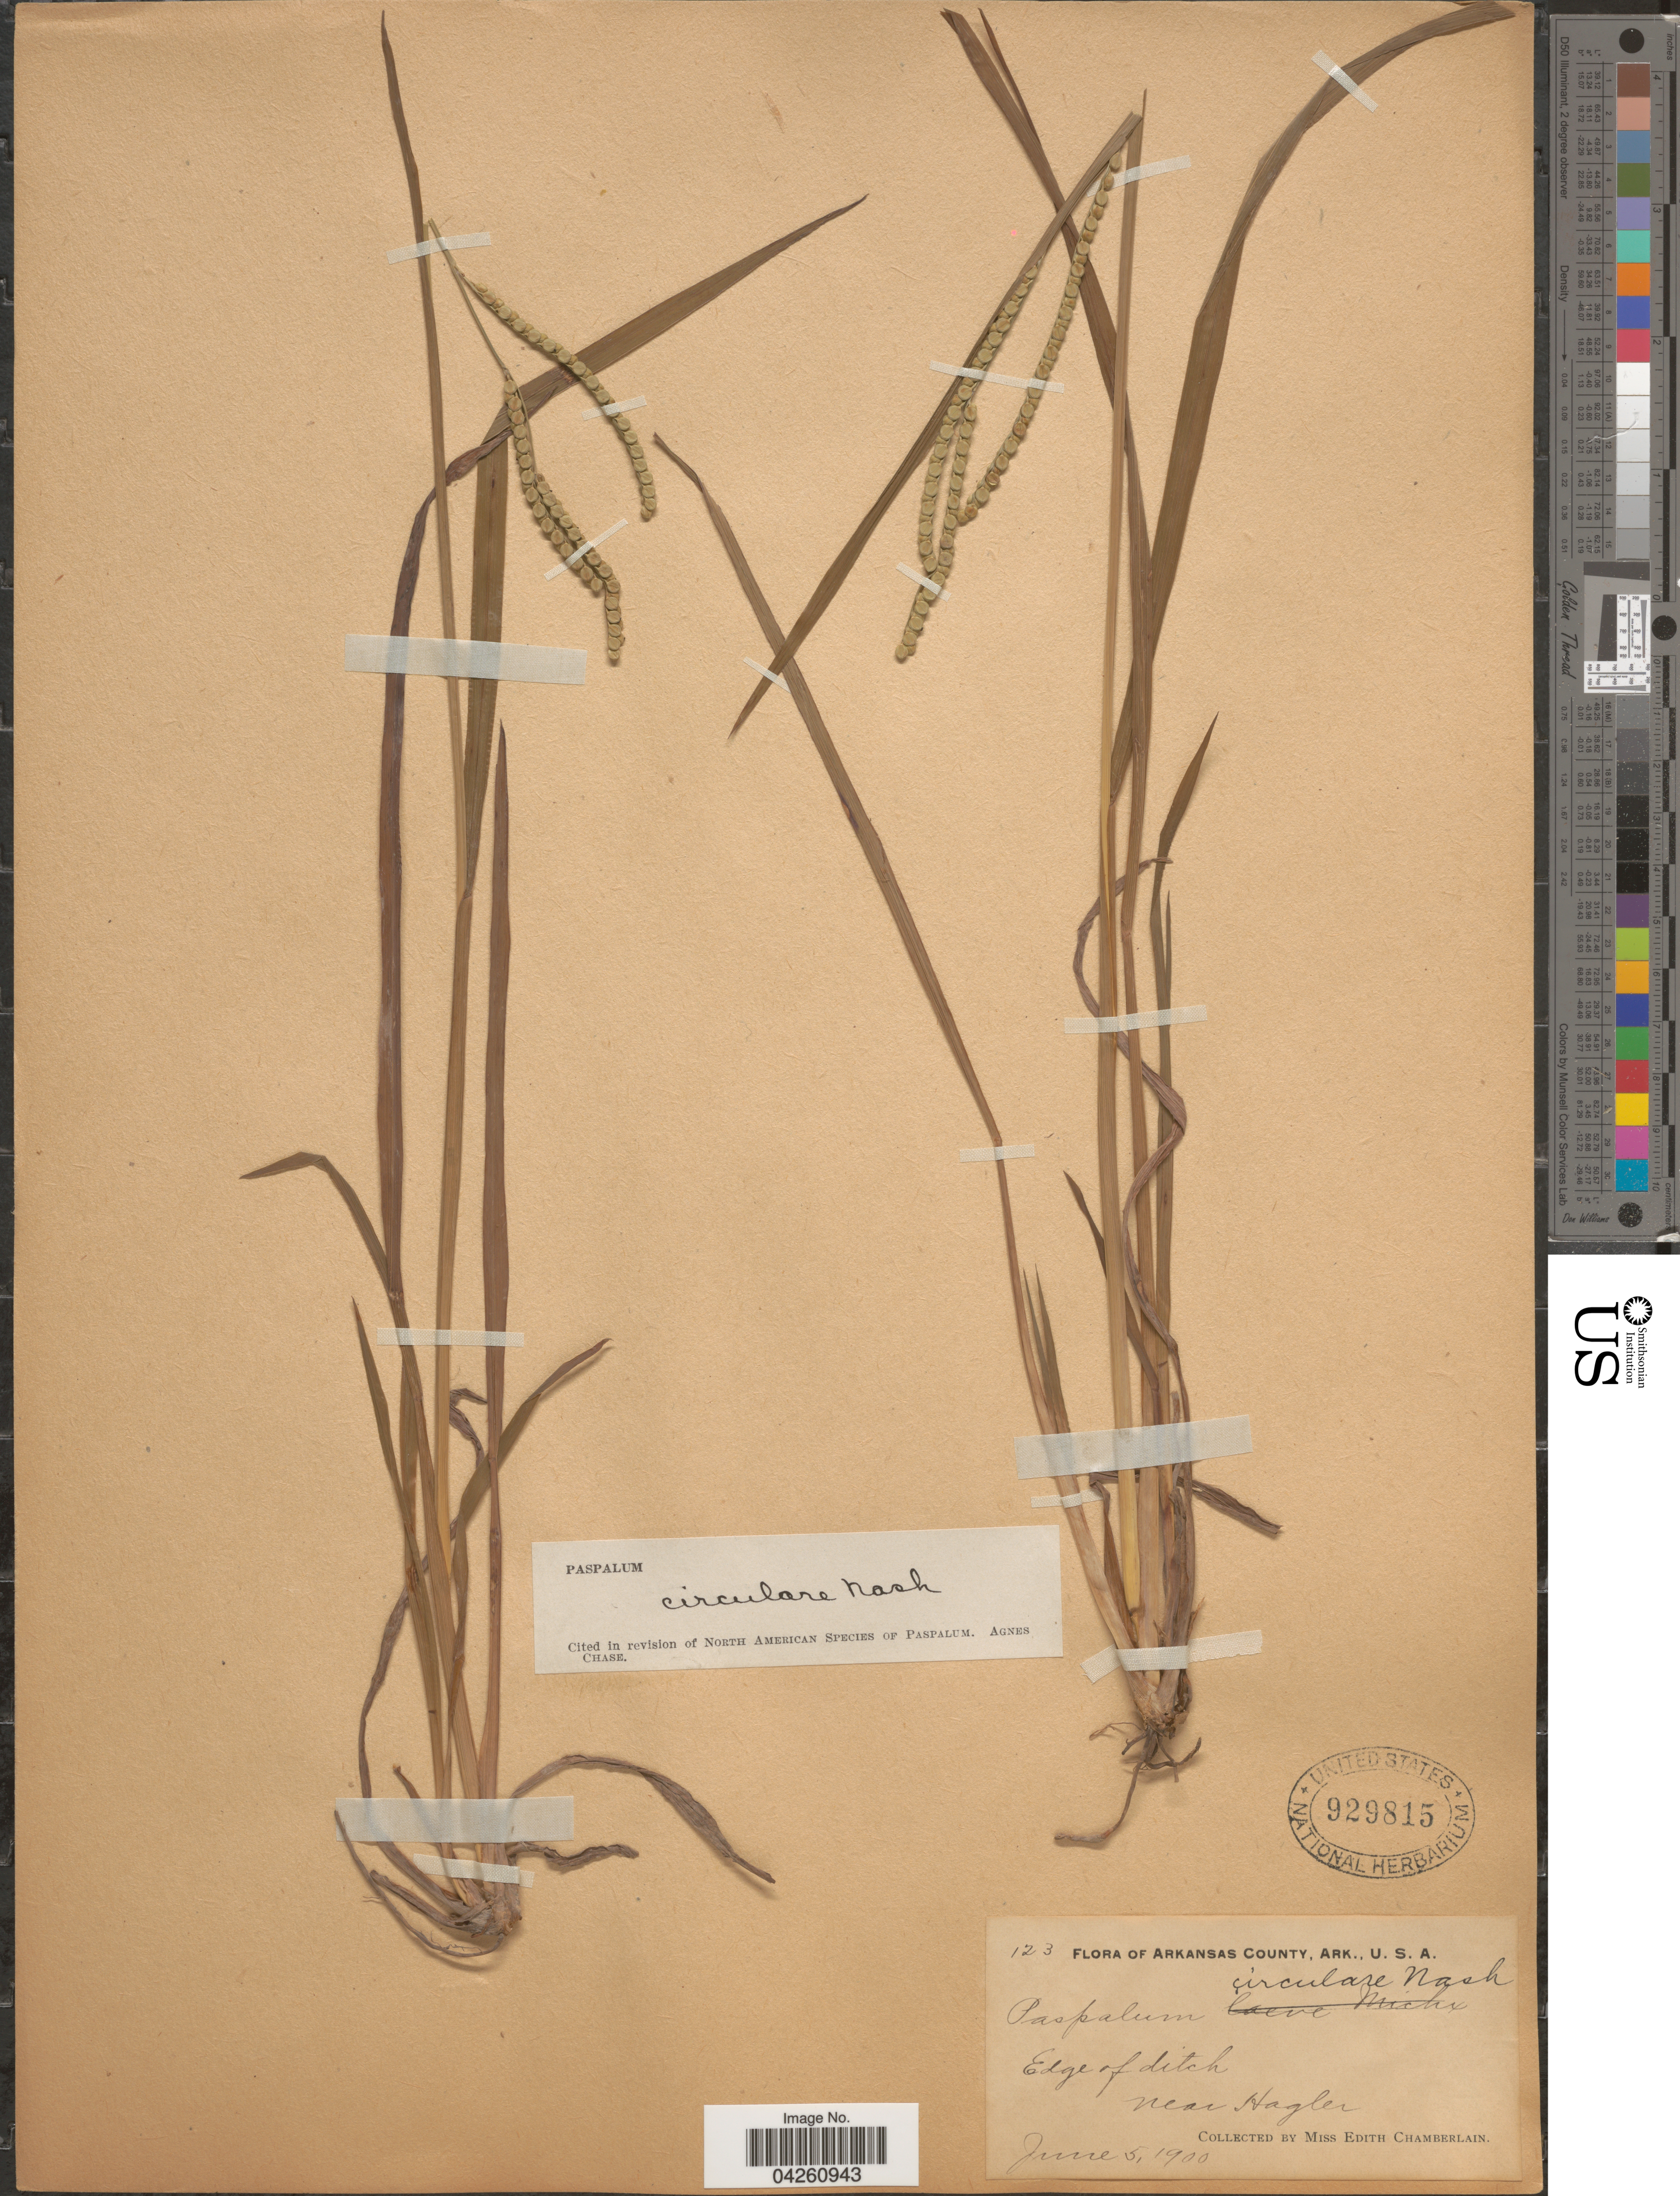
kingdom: Plantae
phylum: Tracheophyta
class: Liliopsida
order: Poales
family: Poaceae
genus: Paspalum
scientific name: Paspalum circulare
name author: Nash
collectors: E. Chamberlain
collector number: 123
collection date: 1900-06-05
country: United States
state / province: Arkansas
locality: Arkansas County. Edge of ditch near Hagler.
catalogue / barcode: US 929815